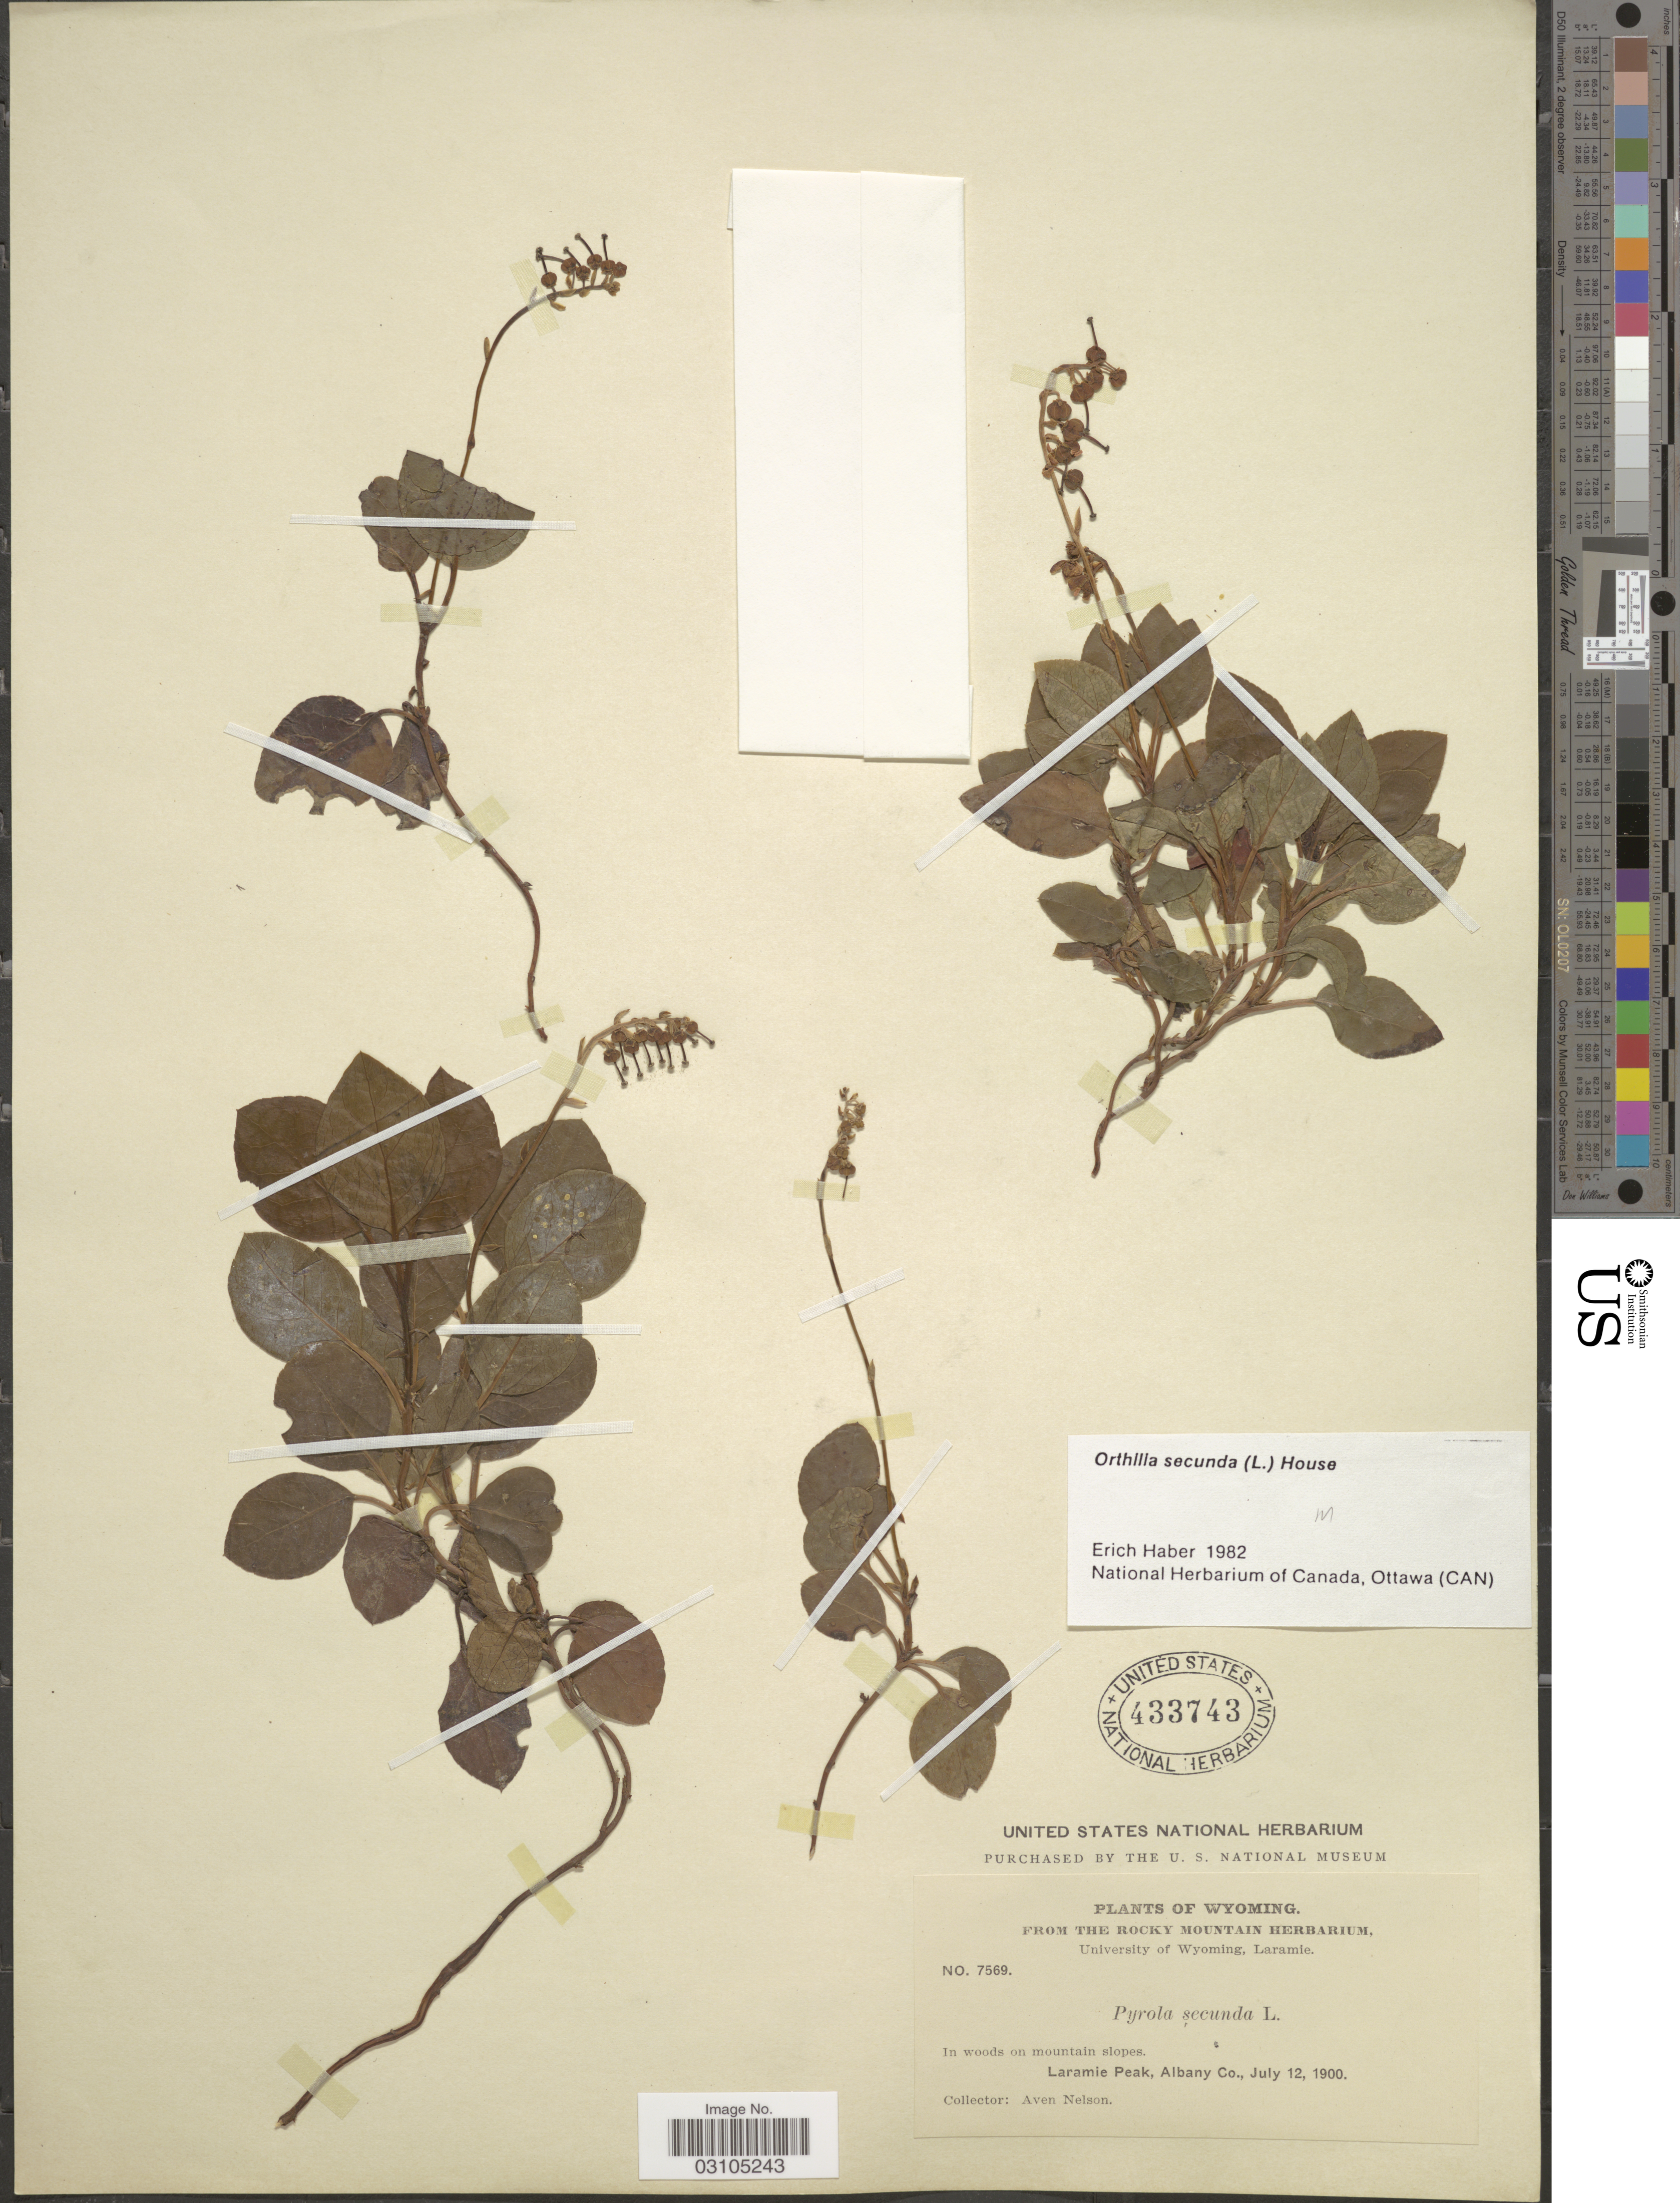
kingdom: Plantae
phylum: Tracheophyta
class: Magnoliopsida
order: Ericales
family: Ericaceae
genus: Orthilia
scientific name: Orthilia secunda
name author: (L.) House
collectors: A. Nelson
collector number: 7569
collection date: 1900-07-12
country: United States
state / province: Wyoming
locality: Laramie Peak, Albany Co.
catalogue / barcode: US 433743